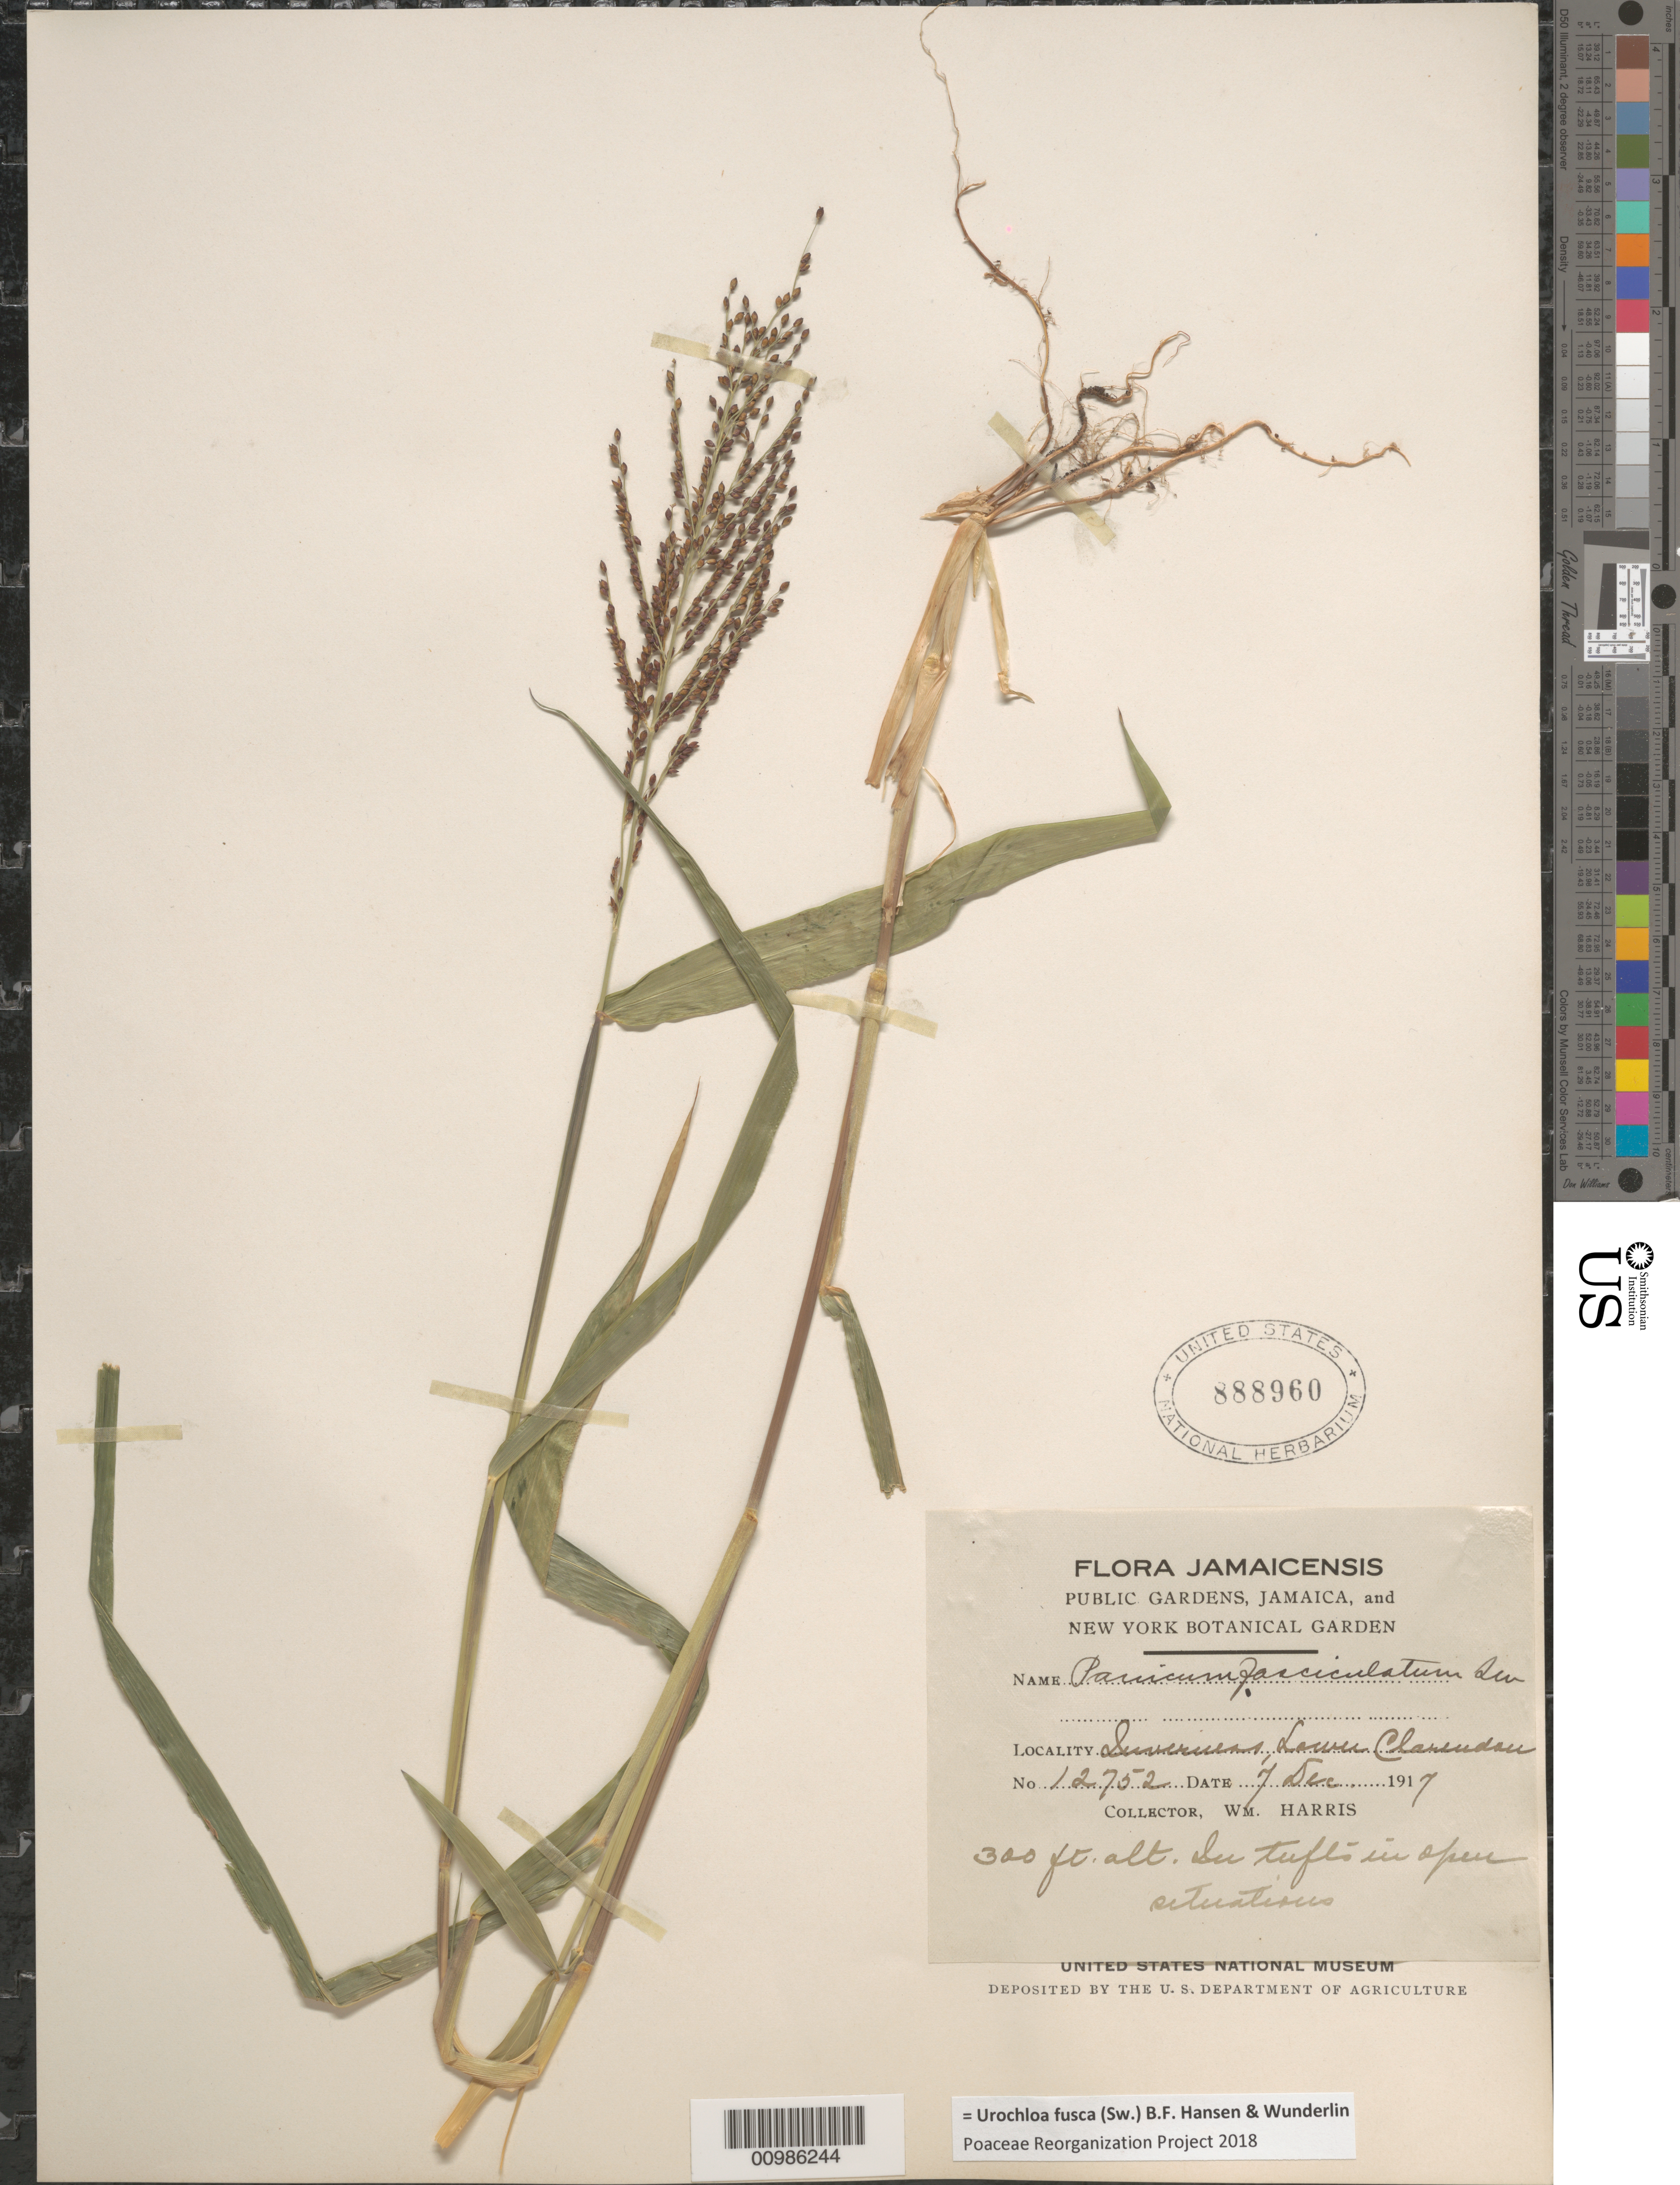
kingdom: Plantae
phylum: Tracheophyta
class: Liliopsida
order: Poales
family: Poaceae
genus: Brachiaria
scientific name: Brachiaria fasciculata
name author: (Sw.) Parodi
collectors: W. H. Harris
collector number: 12752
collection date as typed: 07 Dec 1917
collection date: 1917-12-07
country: Jamaica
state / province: Clarendon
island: Jamaica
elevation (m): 91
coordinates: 0 N, 0 E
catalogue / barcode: US 888960